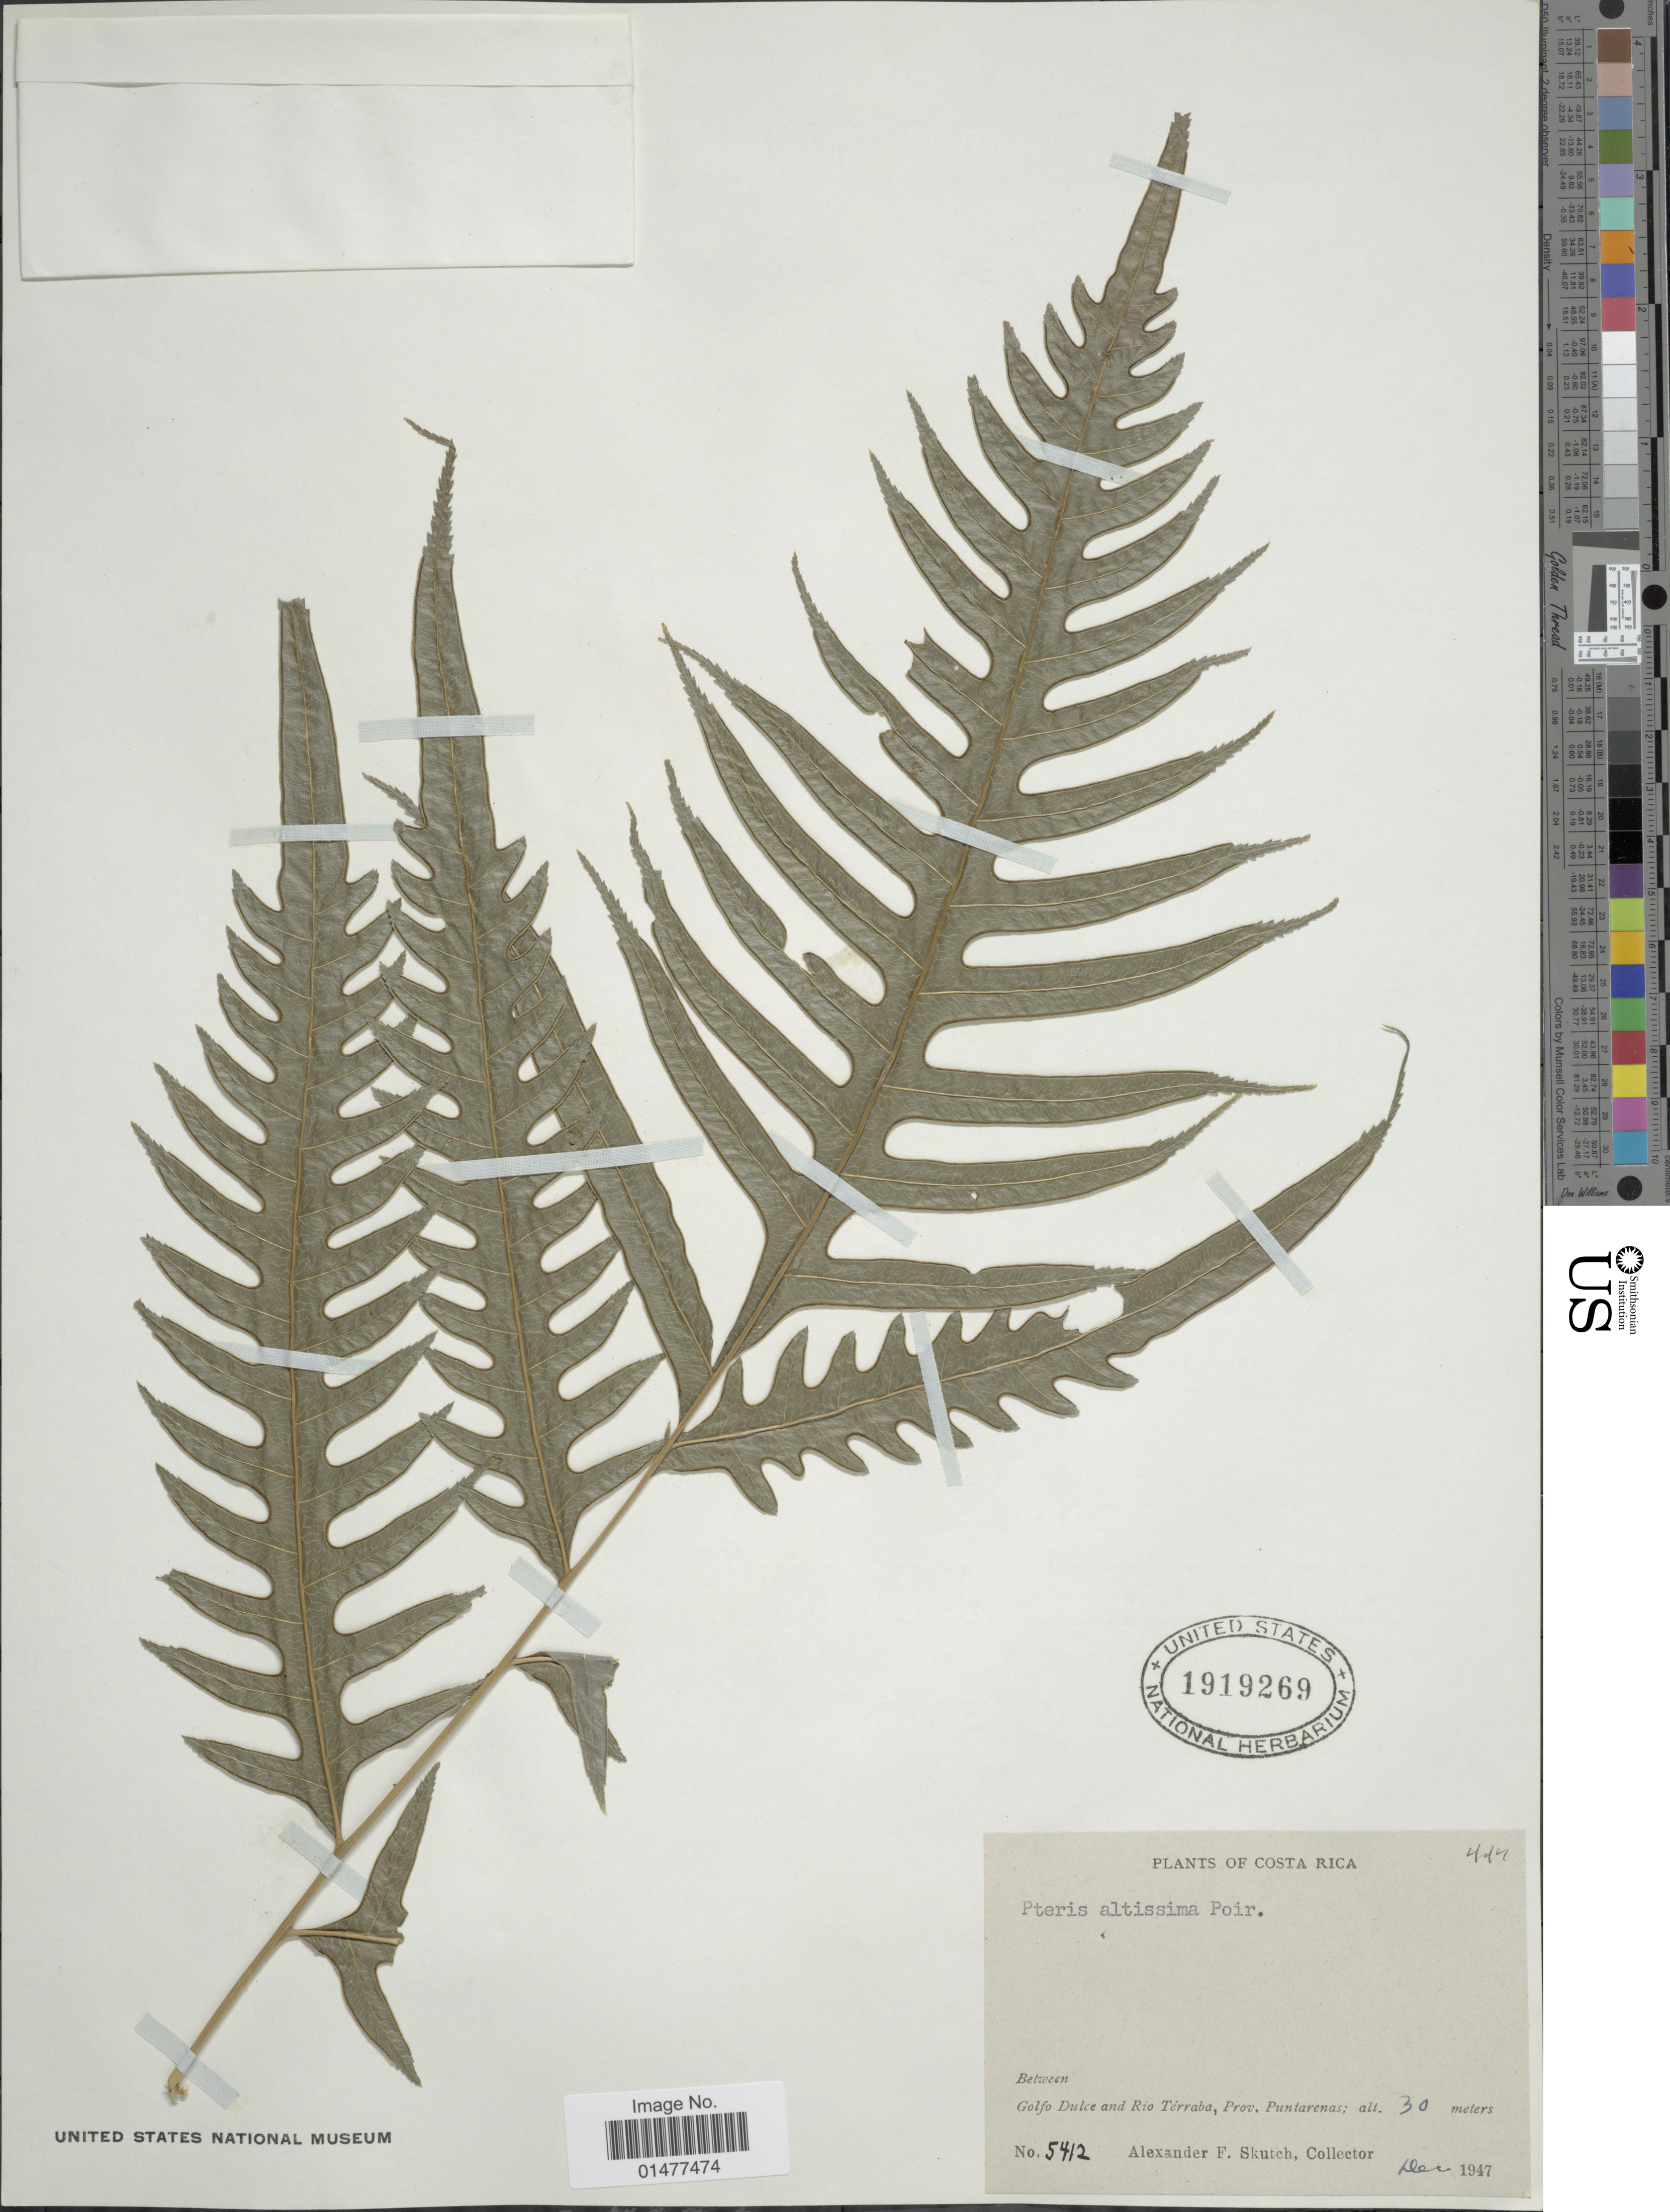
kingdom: Plantae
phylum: Tracheophyta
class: Polypodiopsida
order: Polypodiales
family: Pteridaceae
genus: Pteris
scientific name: Pteris altissima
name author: Poir.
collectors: A. F. Skutch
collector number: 5412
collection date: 1947-12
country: Costa Rica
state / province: Puntarenas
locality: Between Golfo Dulce and Rio Térraba.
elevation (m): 30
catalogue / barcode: US 1919269